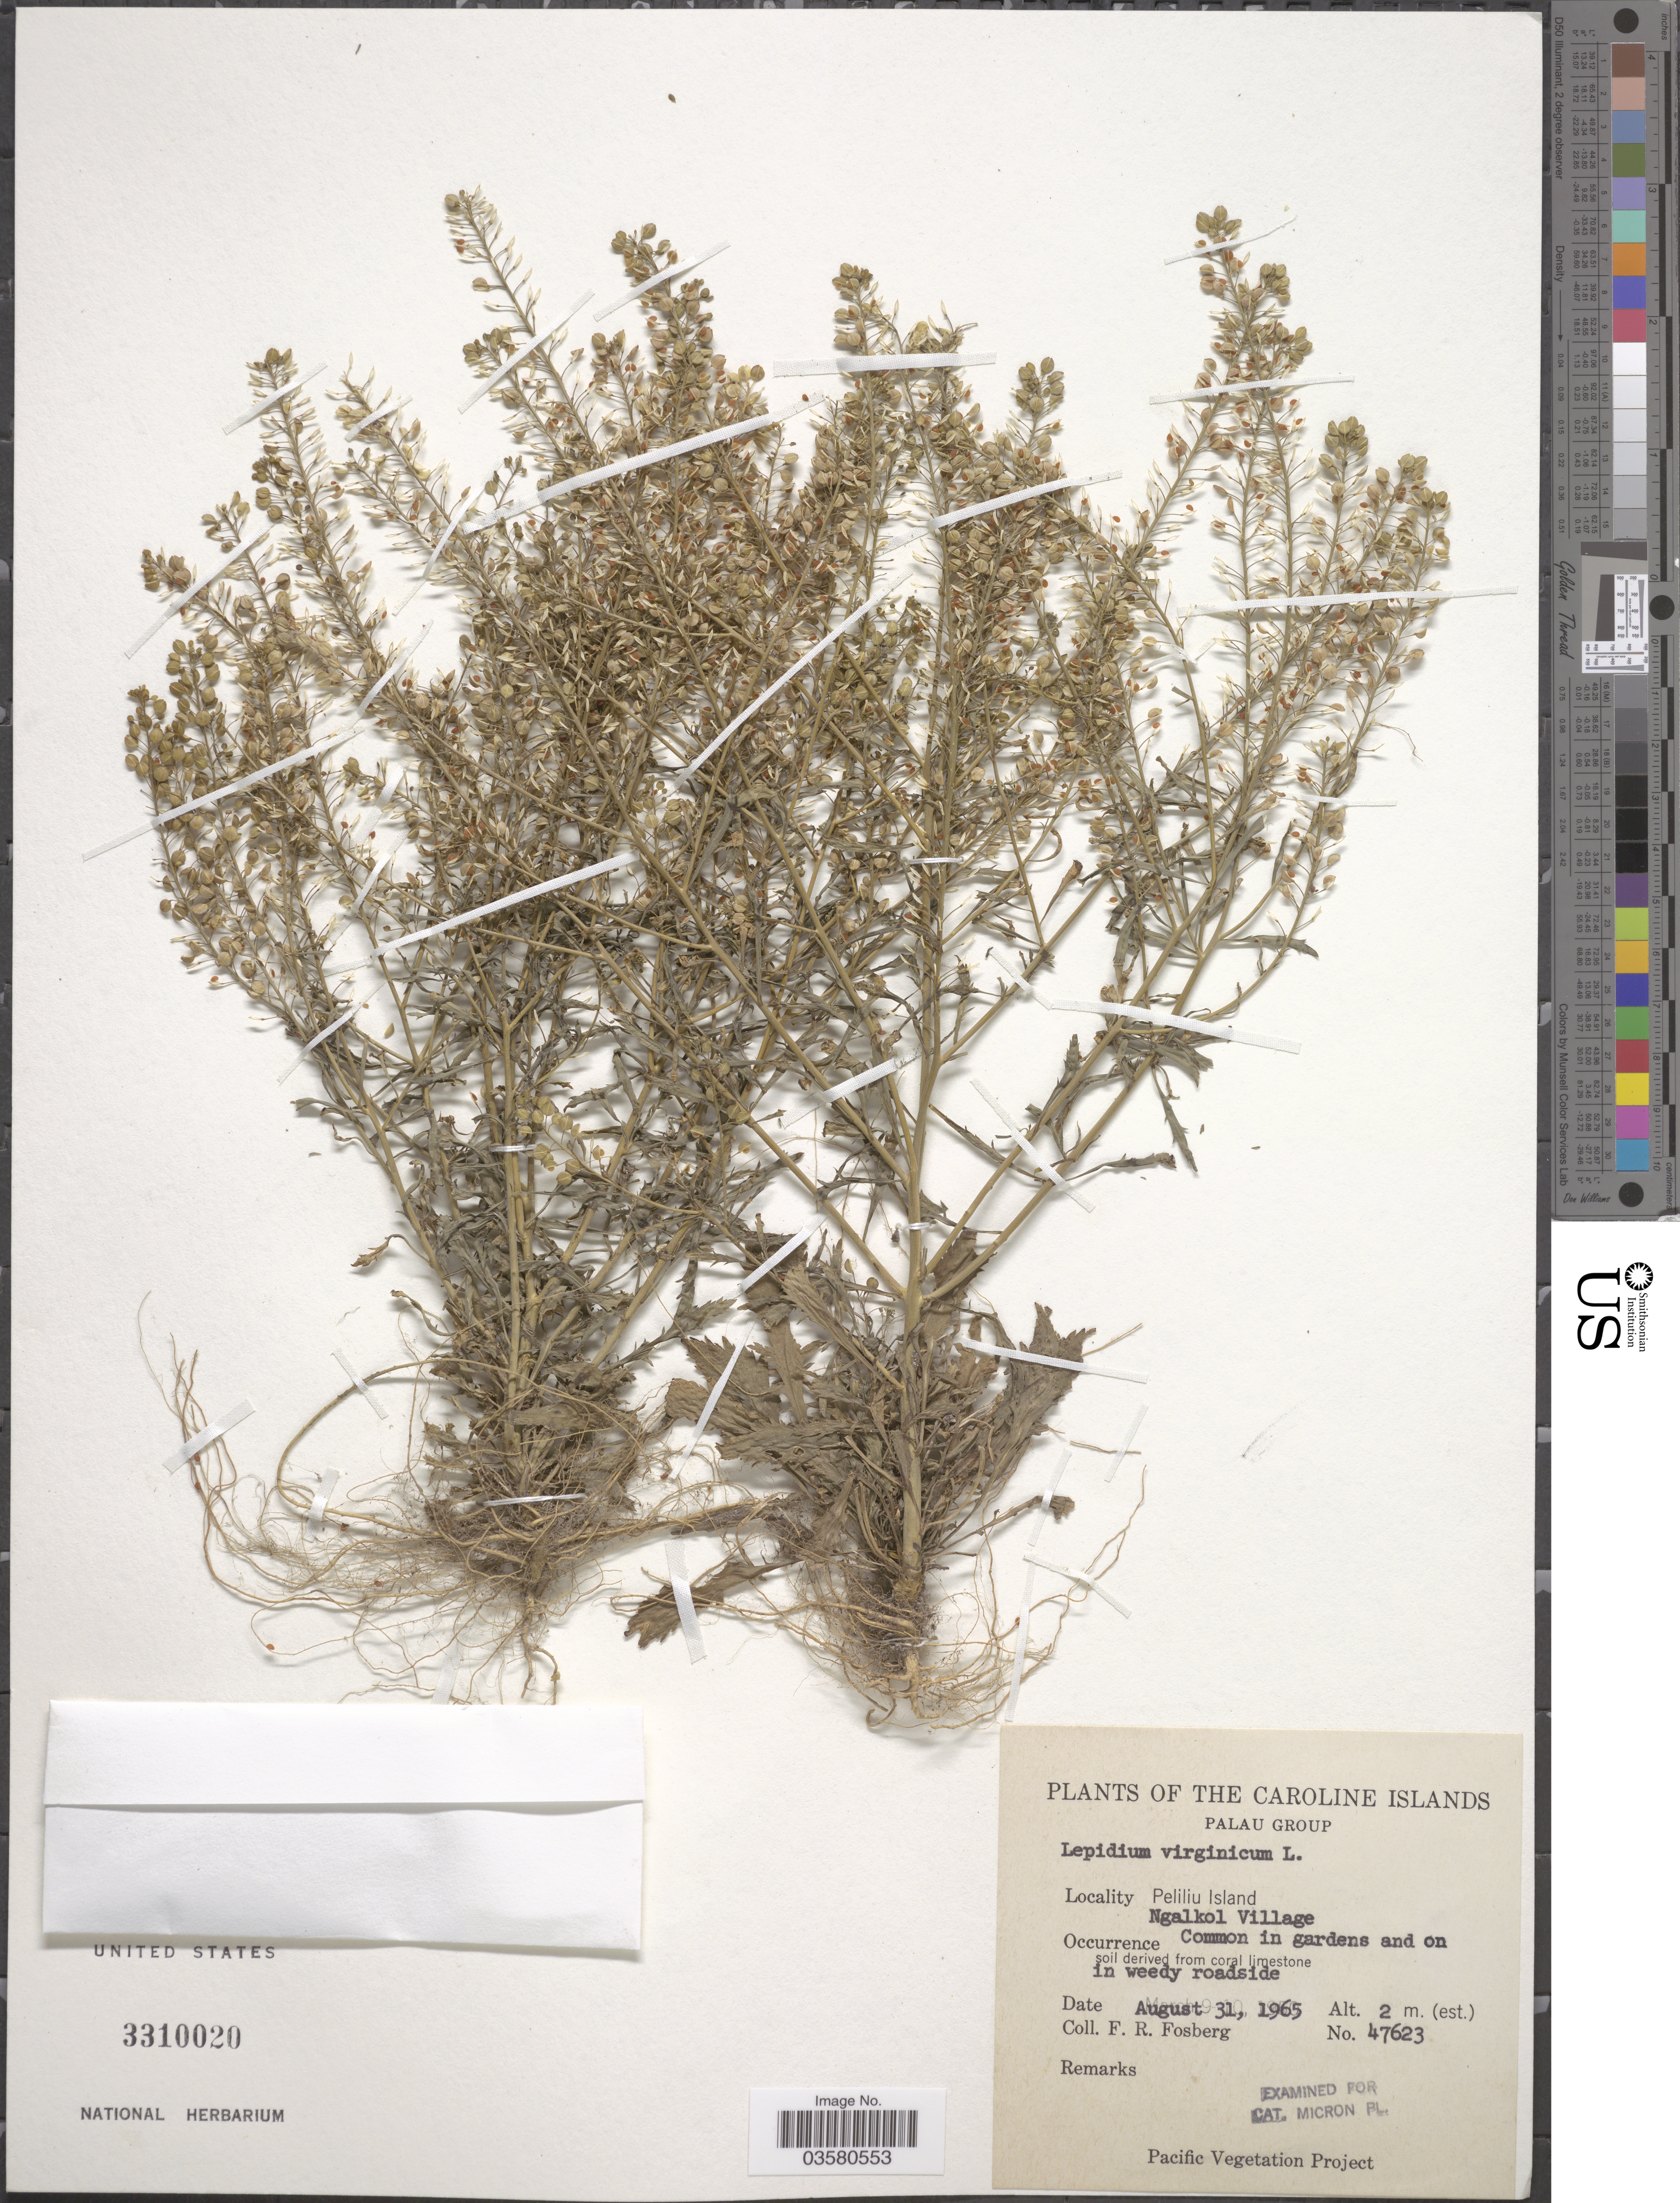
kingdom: Plantae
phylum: Tracheophyta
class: Magnoliopsida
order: Brassicales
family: Brassicaceae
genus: Lepidium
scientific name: Lepidium virginicum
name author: L.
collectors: F. R. Fosberg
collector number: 47623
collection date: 1965-08-31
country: Palau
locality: The Caroline Islands. Palau Group. Peliliu Island, Ngalkol Village.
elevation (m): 2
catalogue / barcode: US 3310020